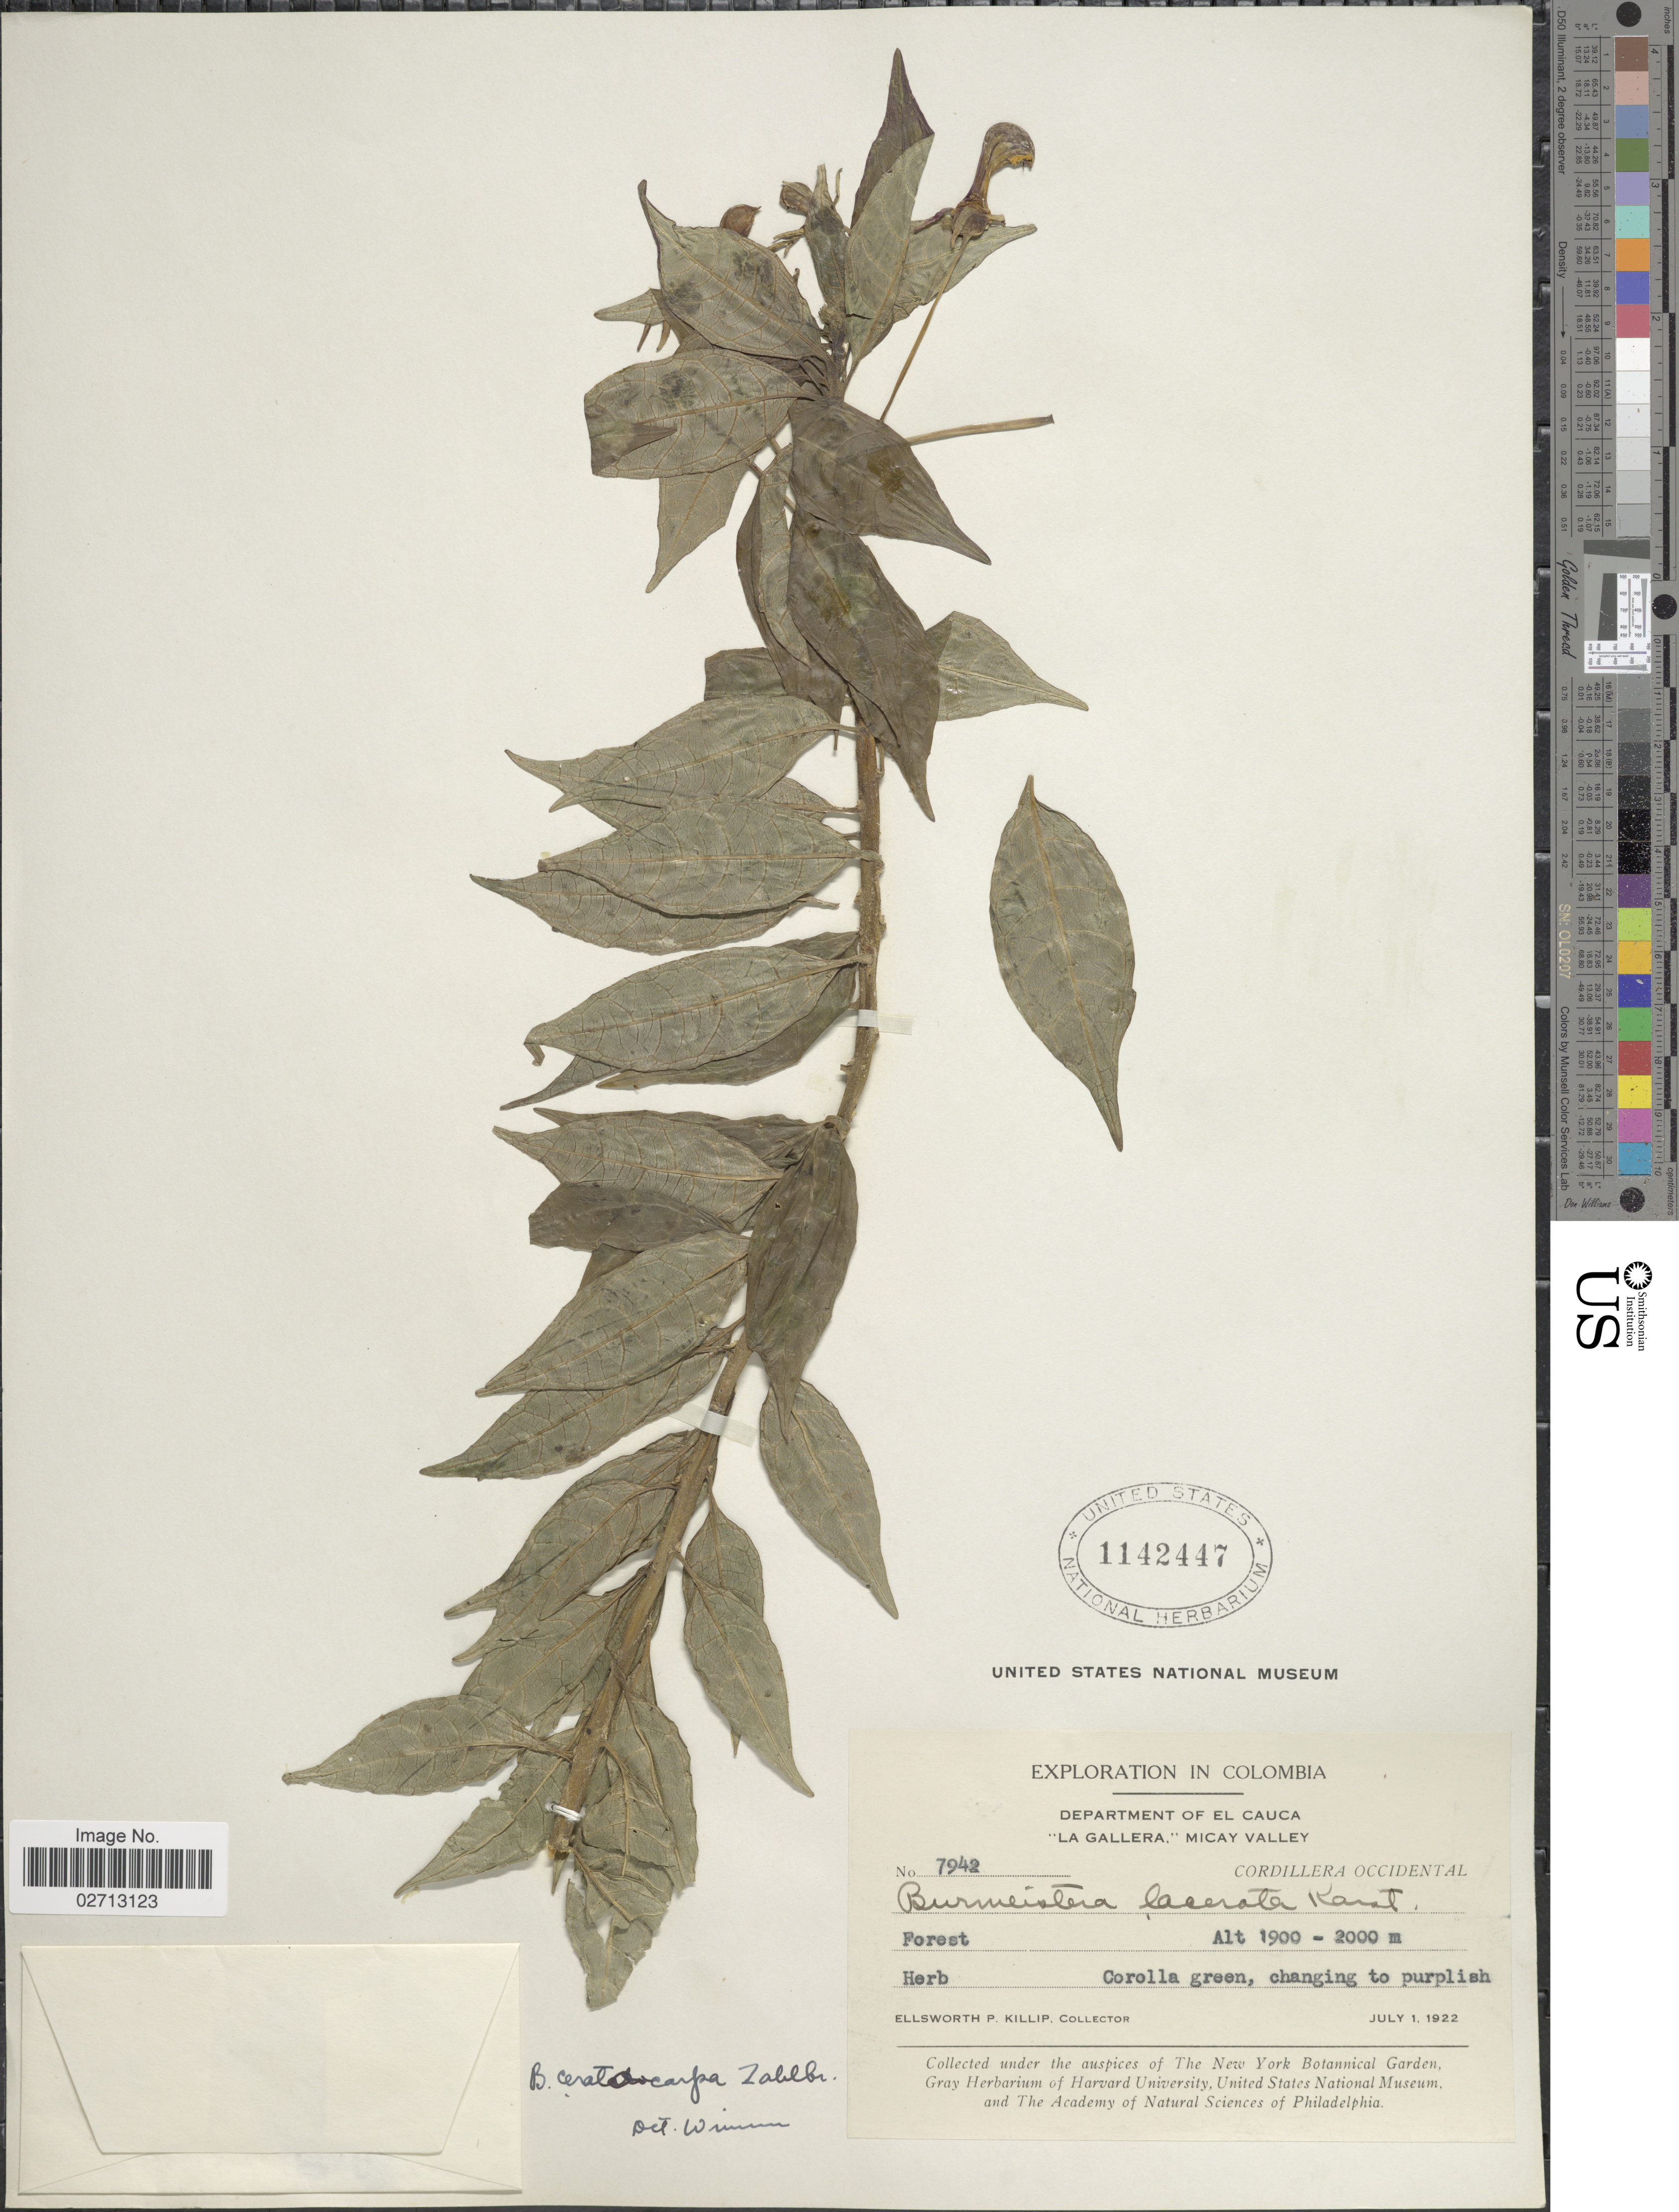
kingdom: Plantae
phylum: Tracheophyta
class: Magnoliopsida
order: Asterales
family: Campanulaceae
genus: Burmeistera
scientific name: Burmeistera ceratocarpa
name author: J. Zahlbr.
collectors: E. P. Killip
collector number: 7942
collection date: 1922-07-01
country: Colombia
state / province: Cauca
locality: Department of El Cauca. "La Gallera,"Micay Valley. Cordillera Occidental.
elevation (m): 1900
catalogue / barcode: US 1142447